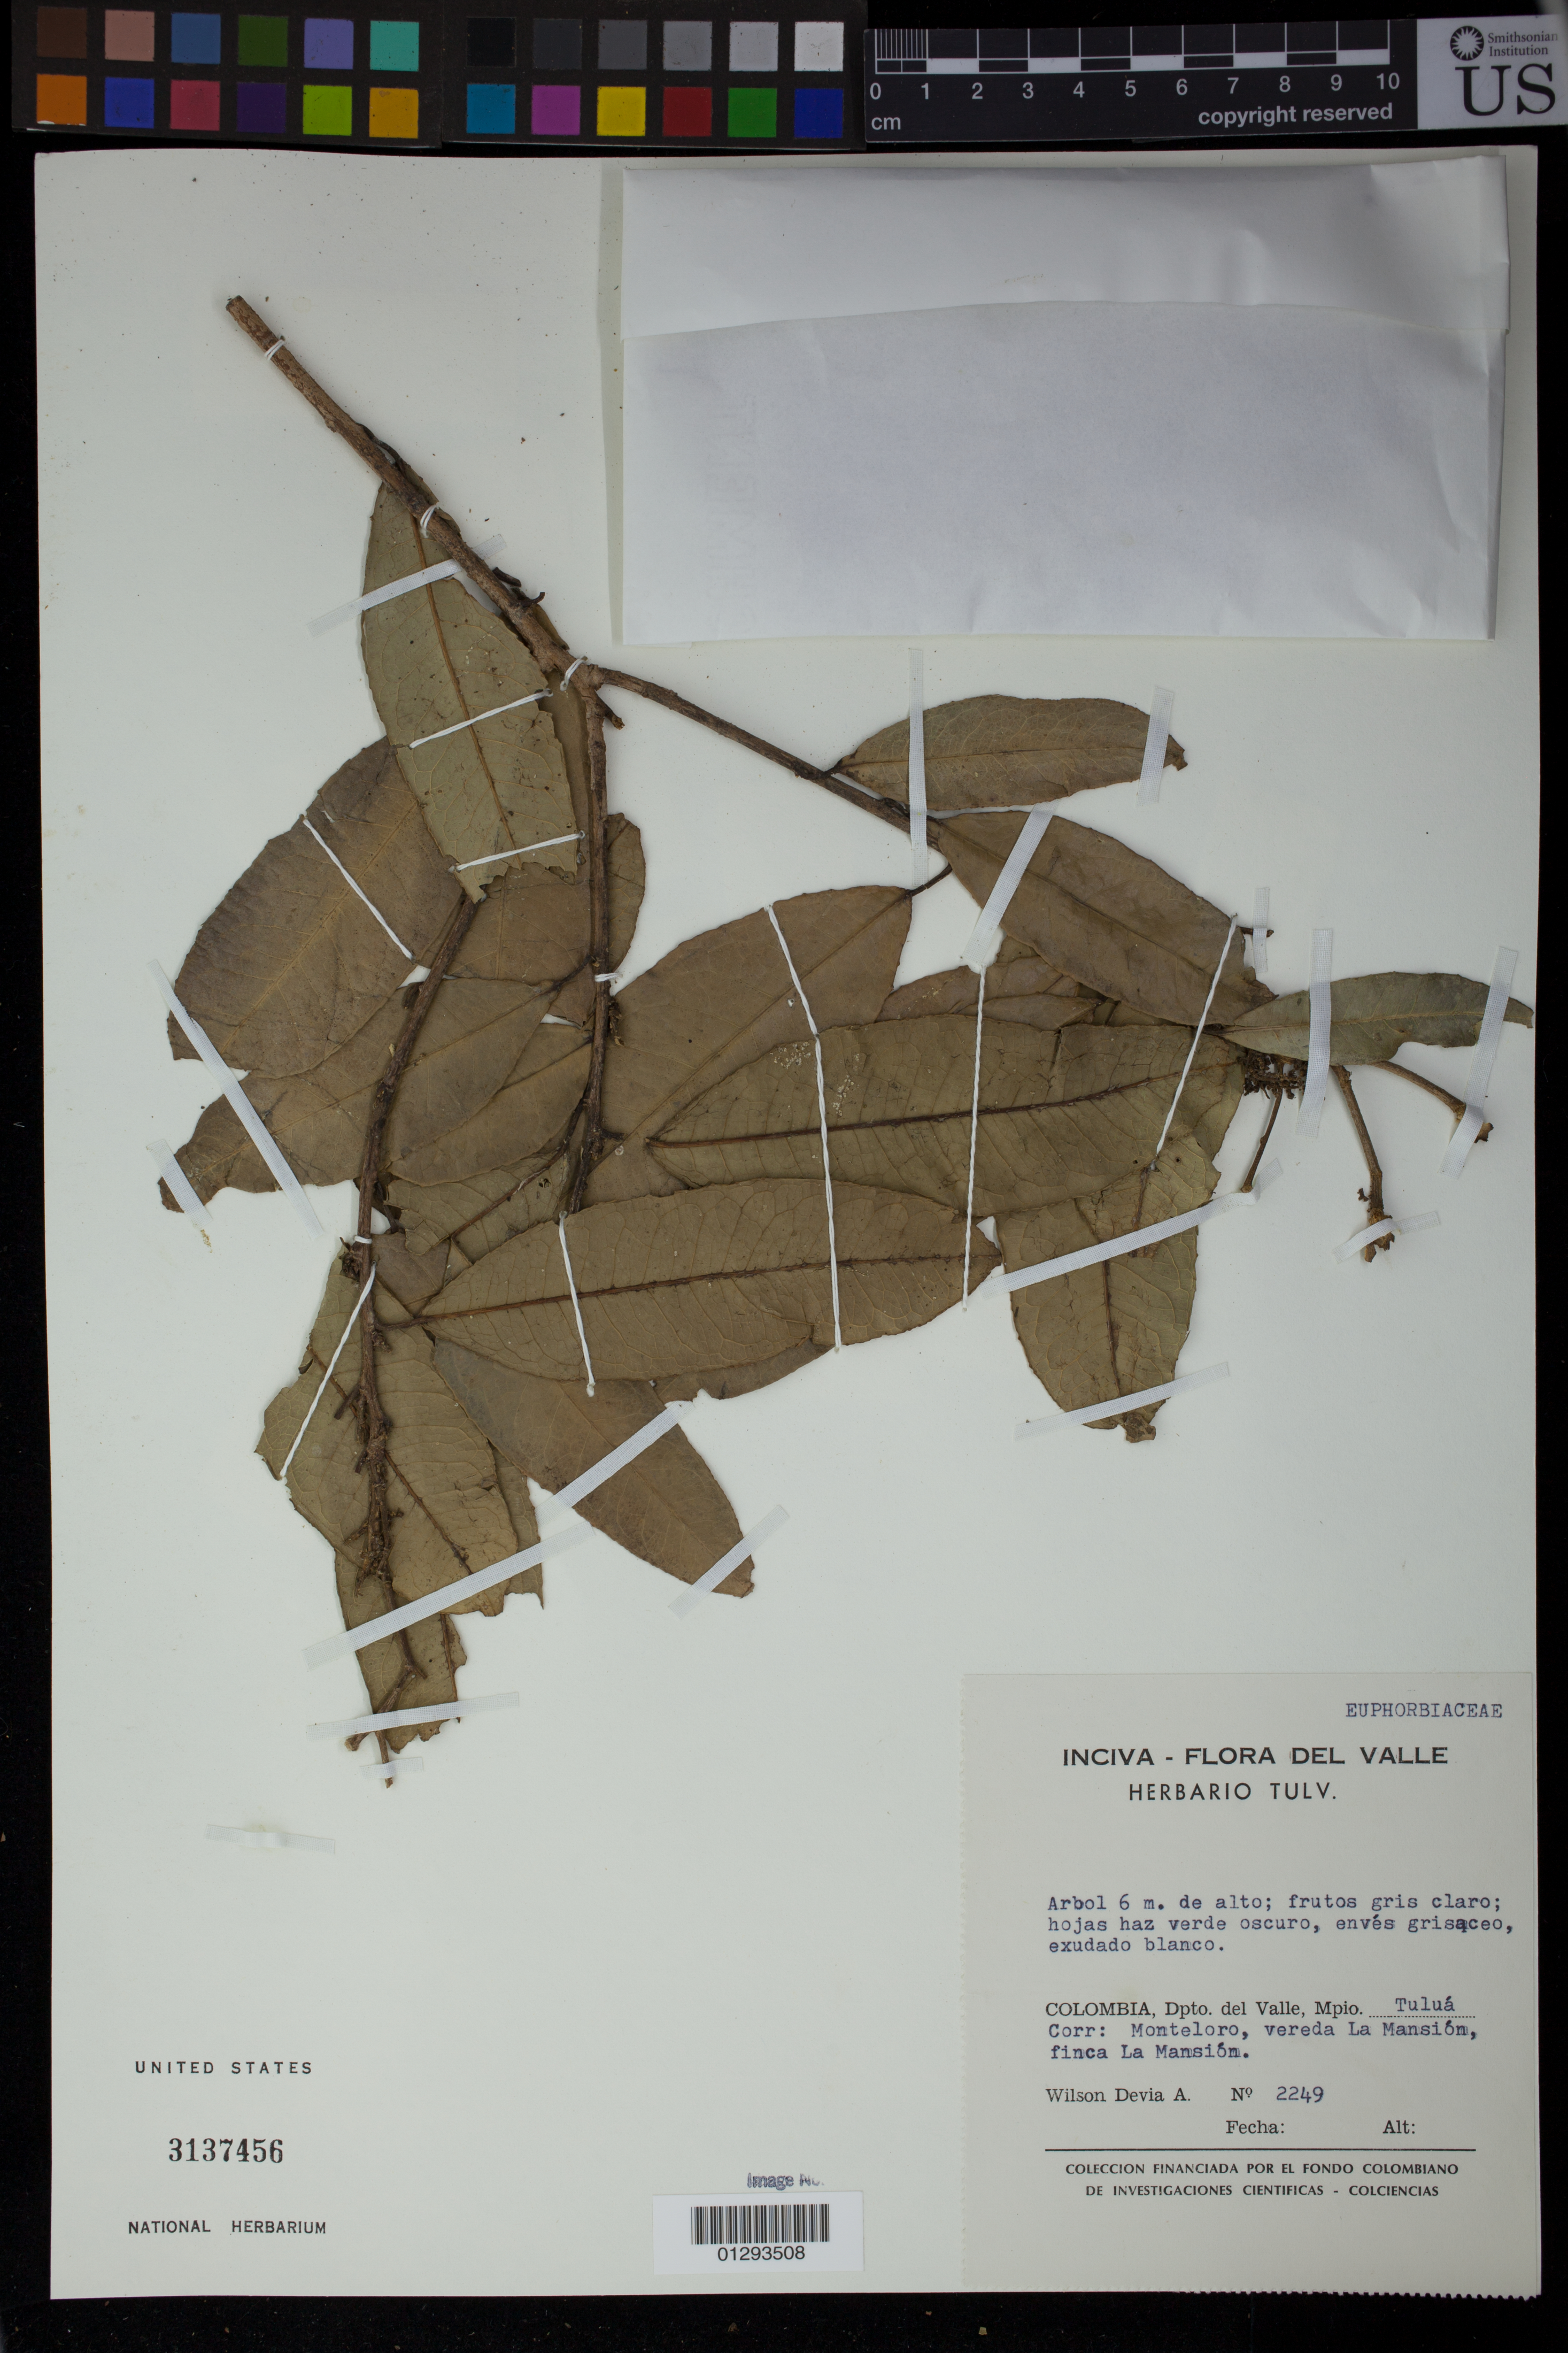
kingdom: Plantae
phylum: Tracheophyta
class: Magnoliopsida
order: Malpighiales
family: Euphorbiaceae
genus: Mabea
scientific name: Mabea sp.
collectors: W. Devia A.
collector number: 2249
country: Colombia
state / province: Valle del Cauca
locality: Mpio. Tulua Corr: Monteloro, vereda La Mansion, finca La Mansion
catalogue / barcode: US 3137456